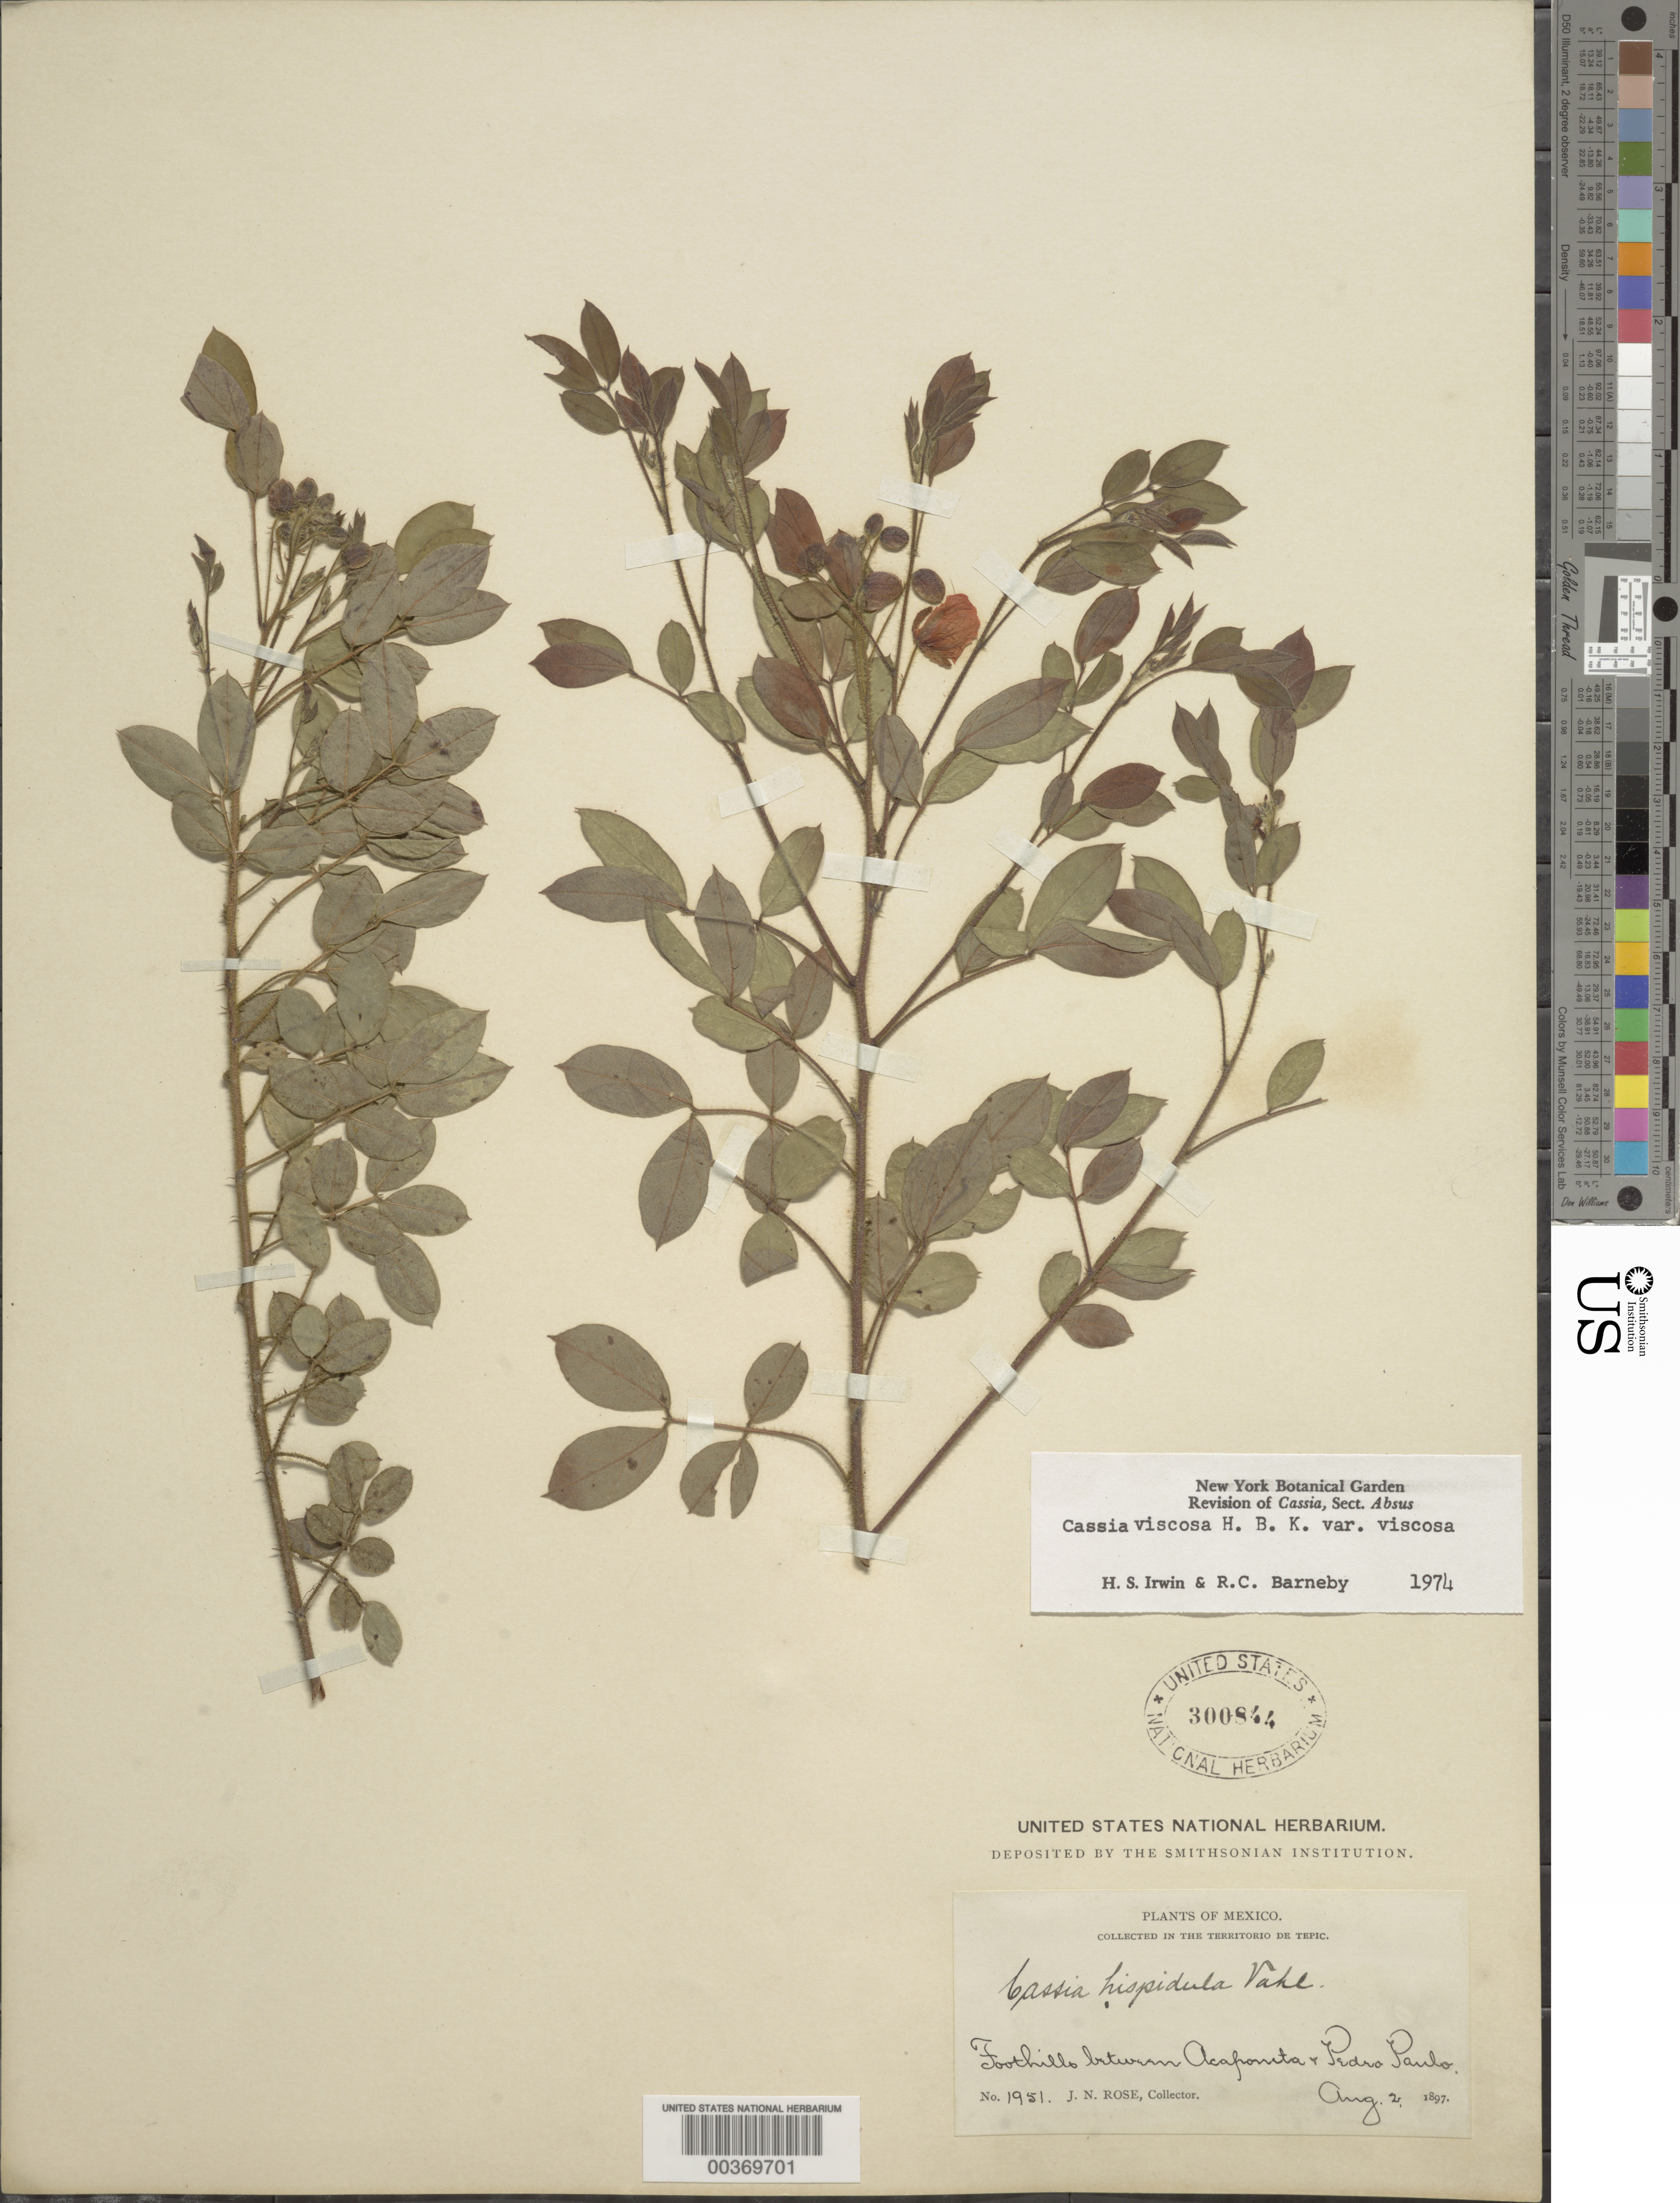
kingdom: Plantae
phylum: Tracheophyta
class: Magnoliopsida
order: Fabales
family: Fabaceae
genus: Chamaecrista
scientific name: Chamaecrista viscosa var. viscosa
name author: (Kunth) H.S. Irwin & Barneby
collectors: J. N. Rose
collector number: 1951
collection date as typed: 02 Aug 1897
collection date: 1897-08-02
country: Mexico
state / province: Nayarit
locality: Between Acaponeta and pedro paulo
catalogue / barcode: US 300844